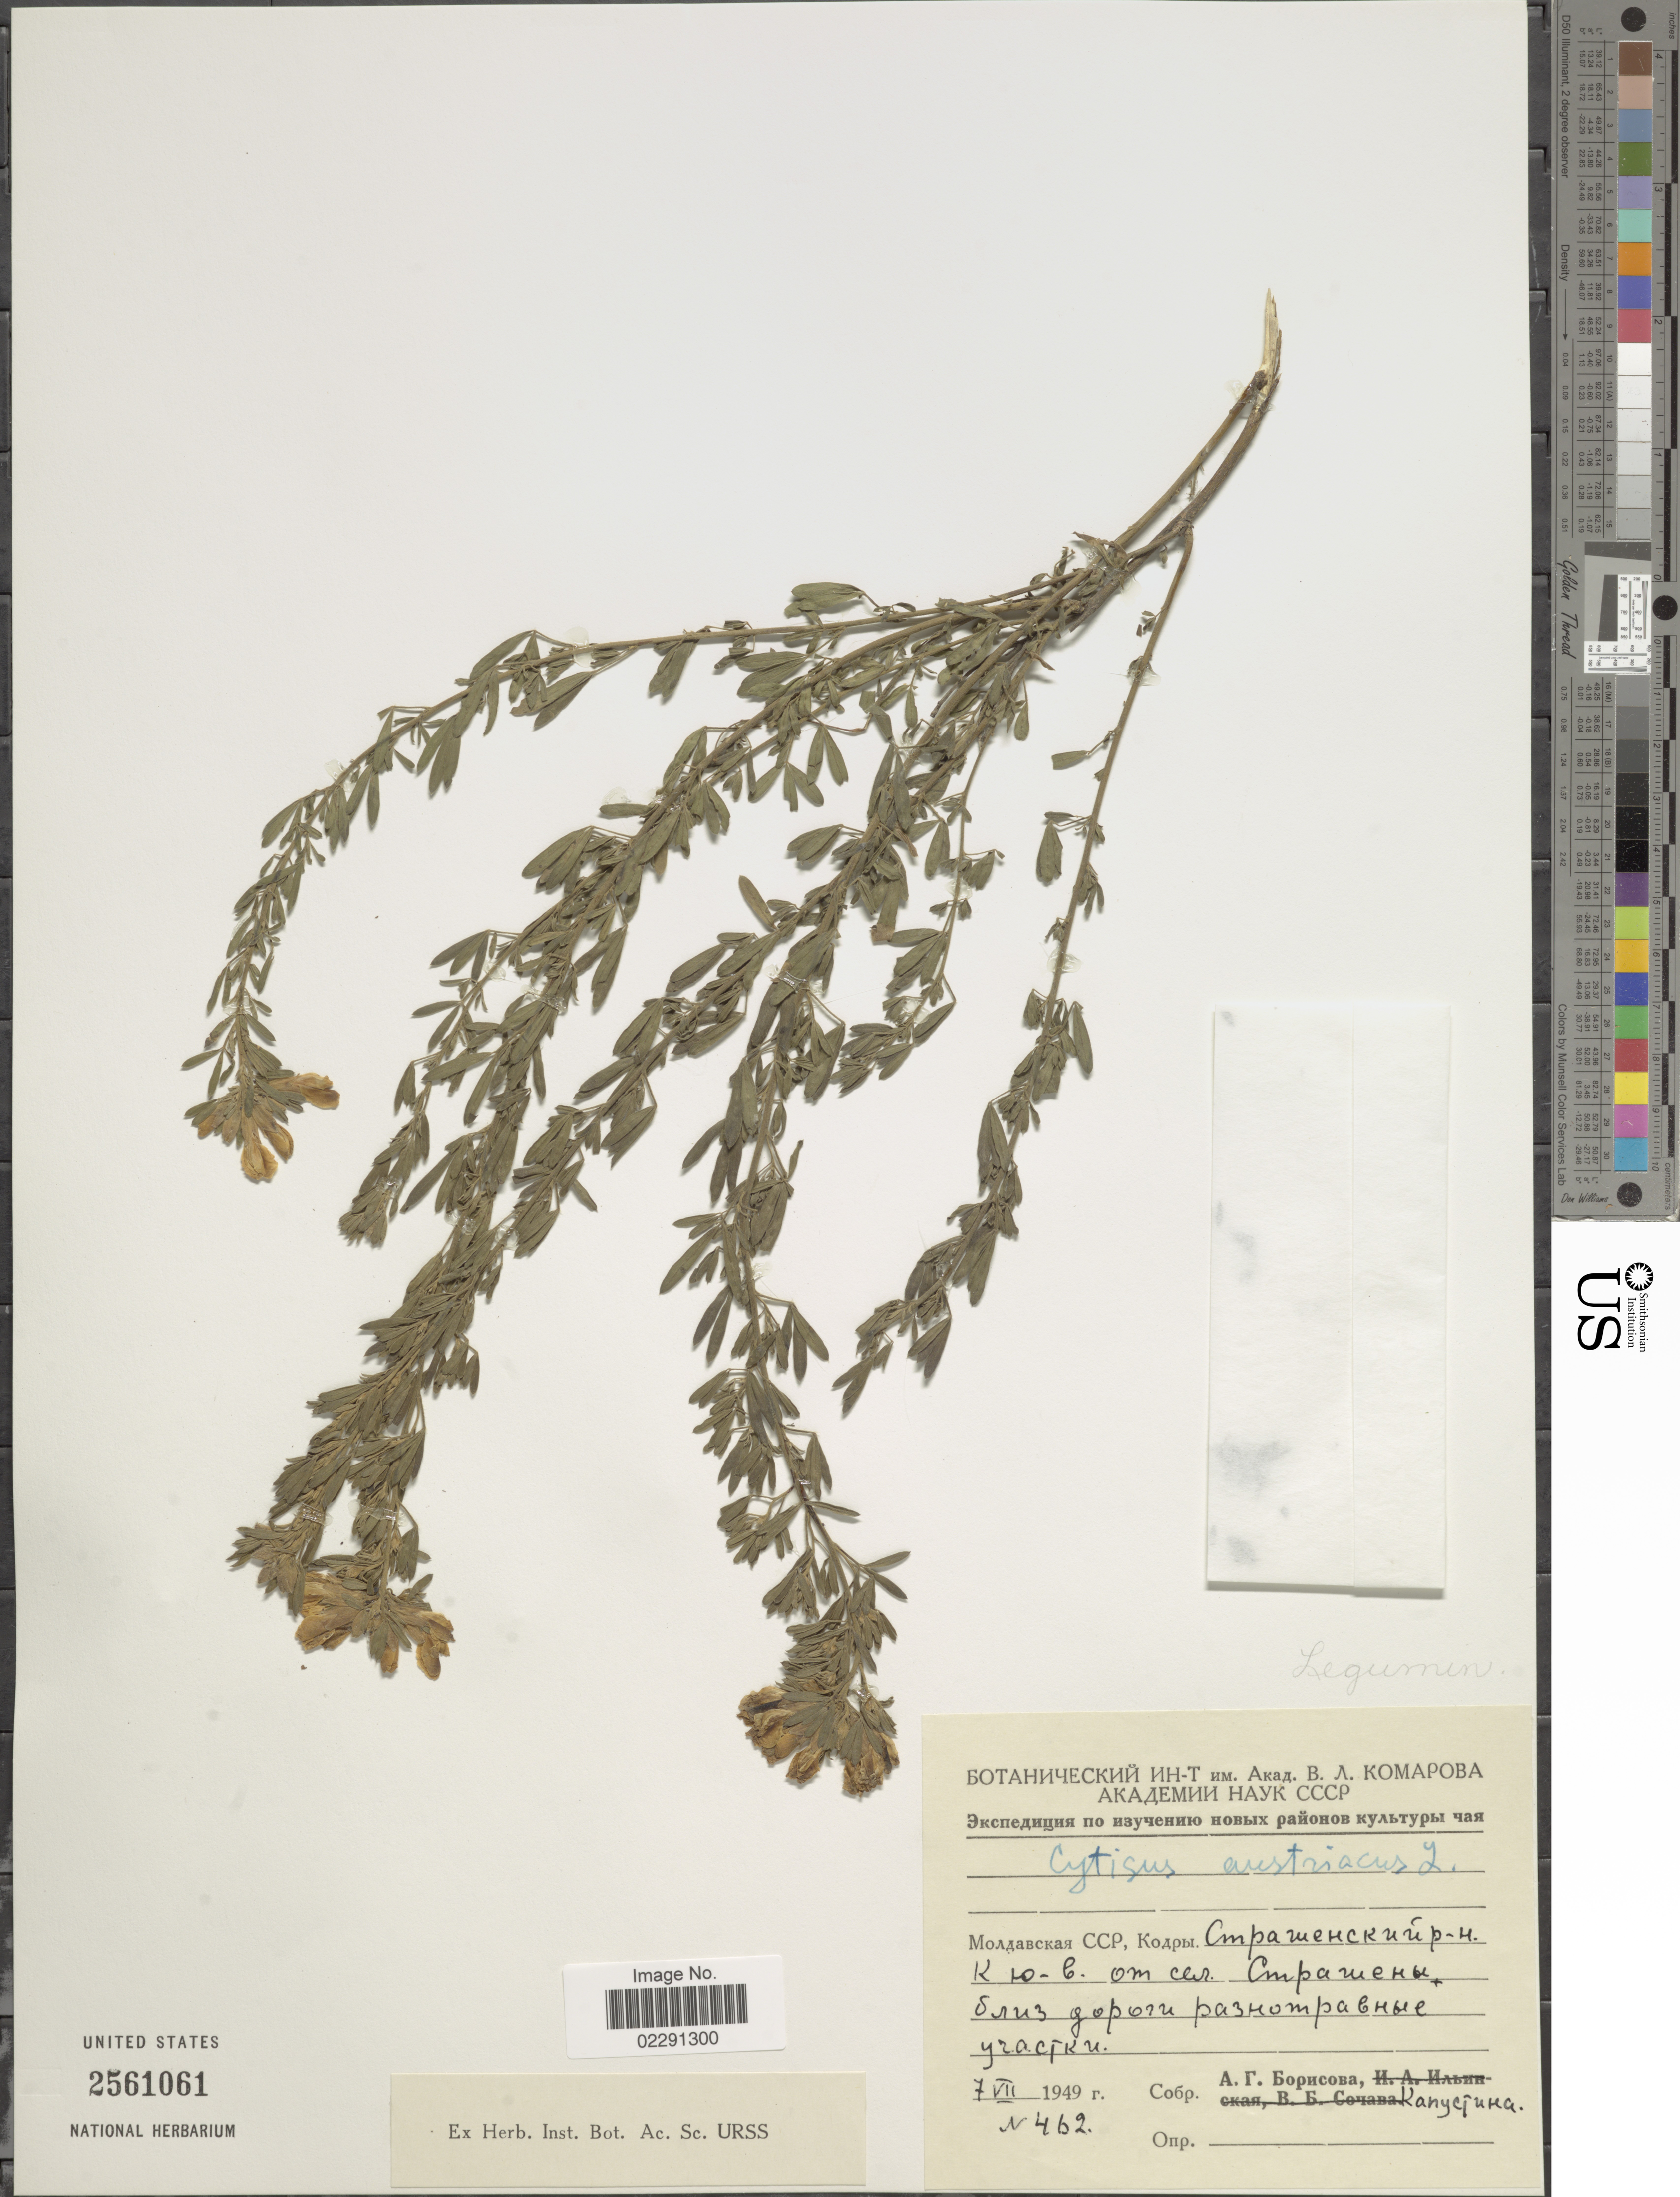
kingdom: Plantae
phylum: Tracheophyta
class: Magnoliopsida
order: Fabales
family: Fabaceae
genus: Cytisus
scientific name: Cytisus austriacus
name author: L.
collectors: A. Borisova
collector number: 462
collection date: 1949-07-07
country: Moldova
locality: Strashencky rayon, SE of Strasheny village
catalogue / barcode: US 2561061